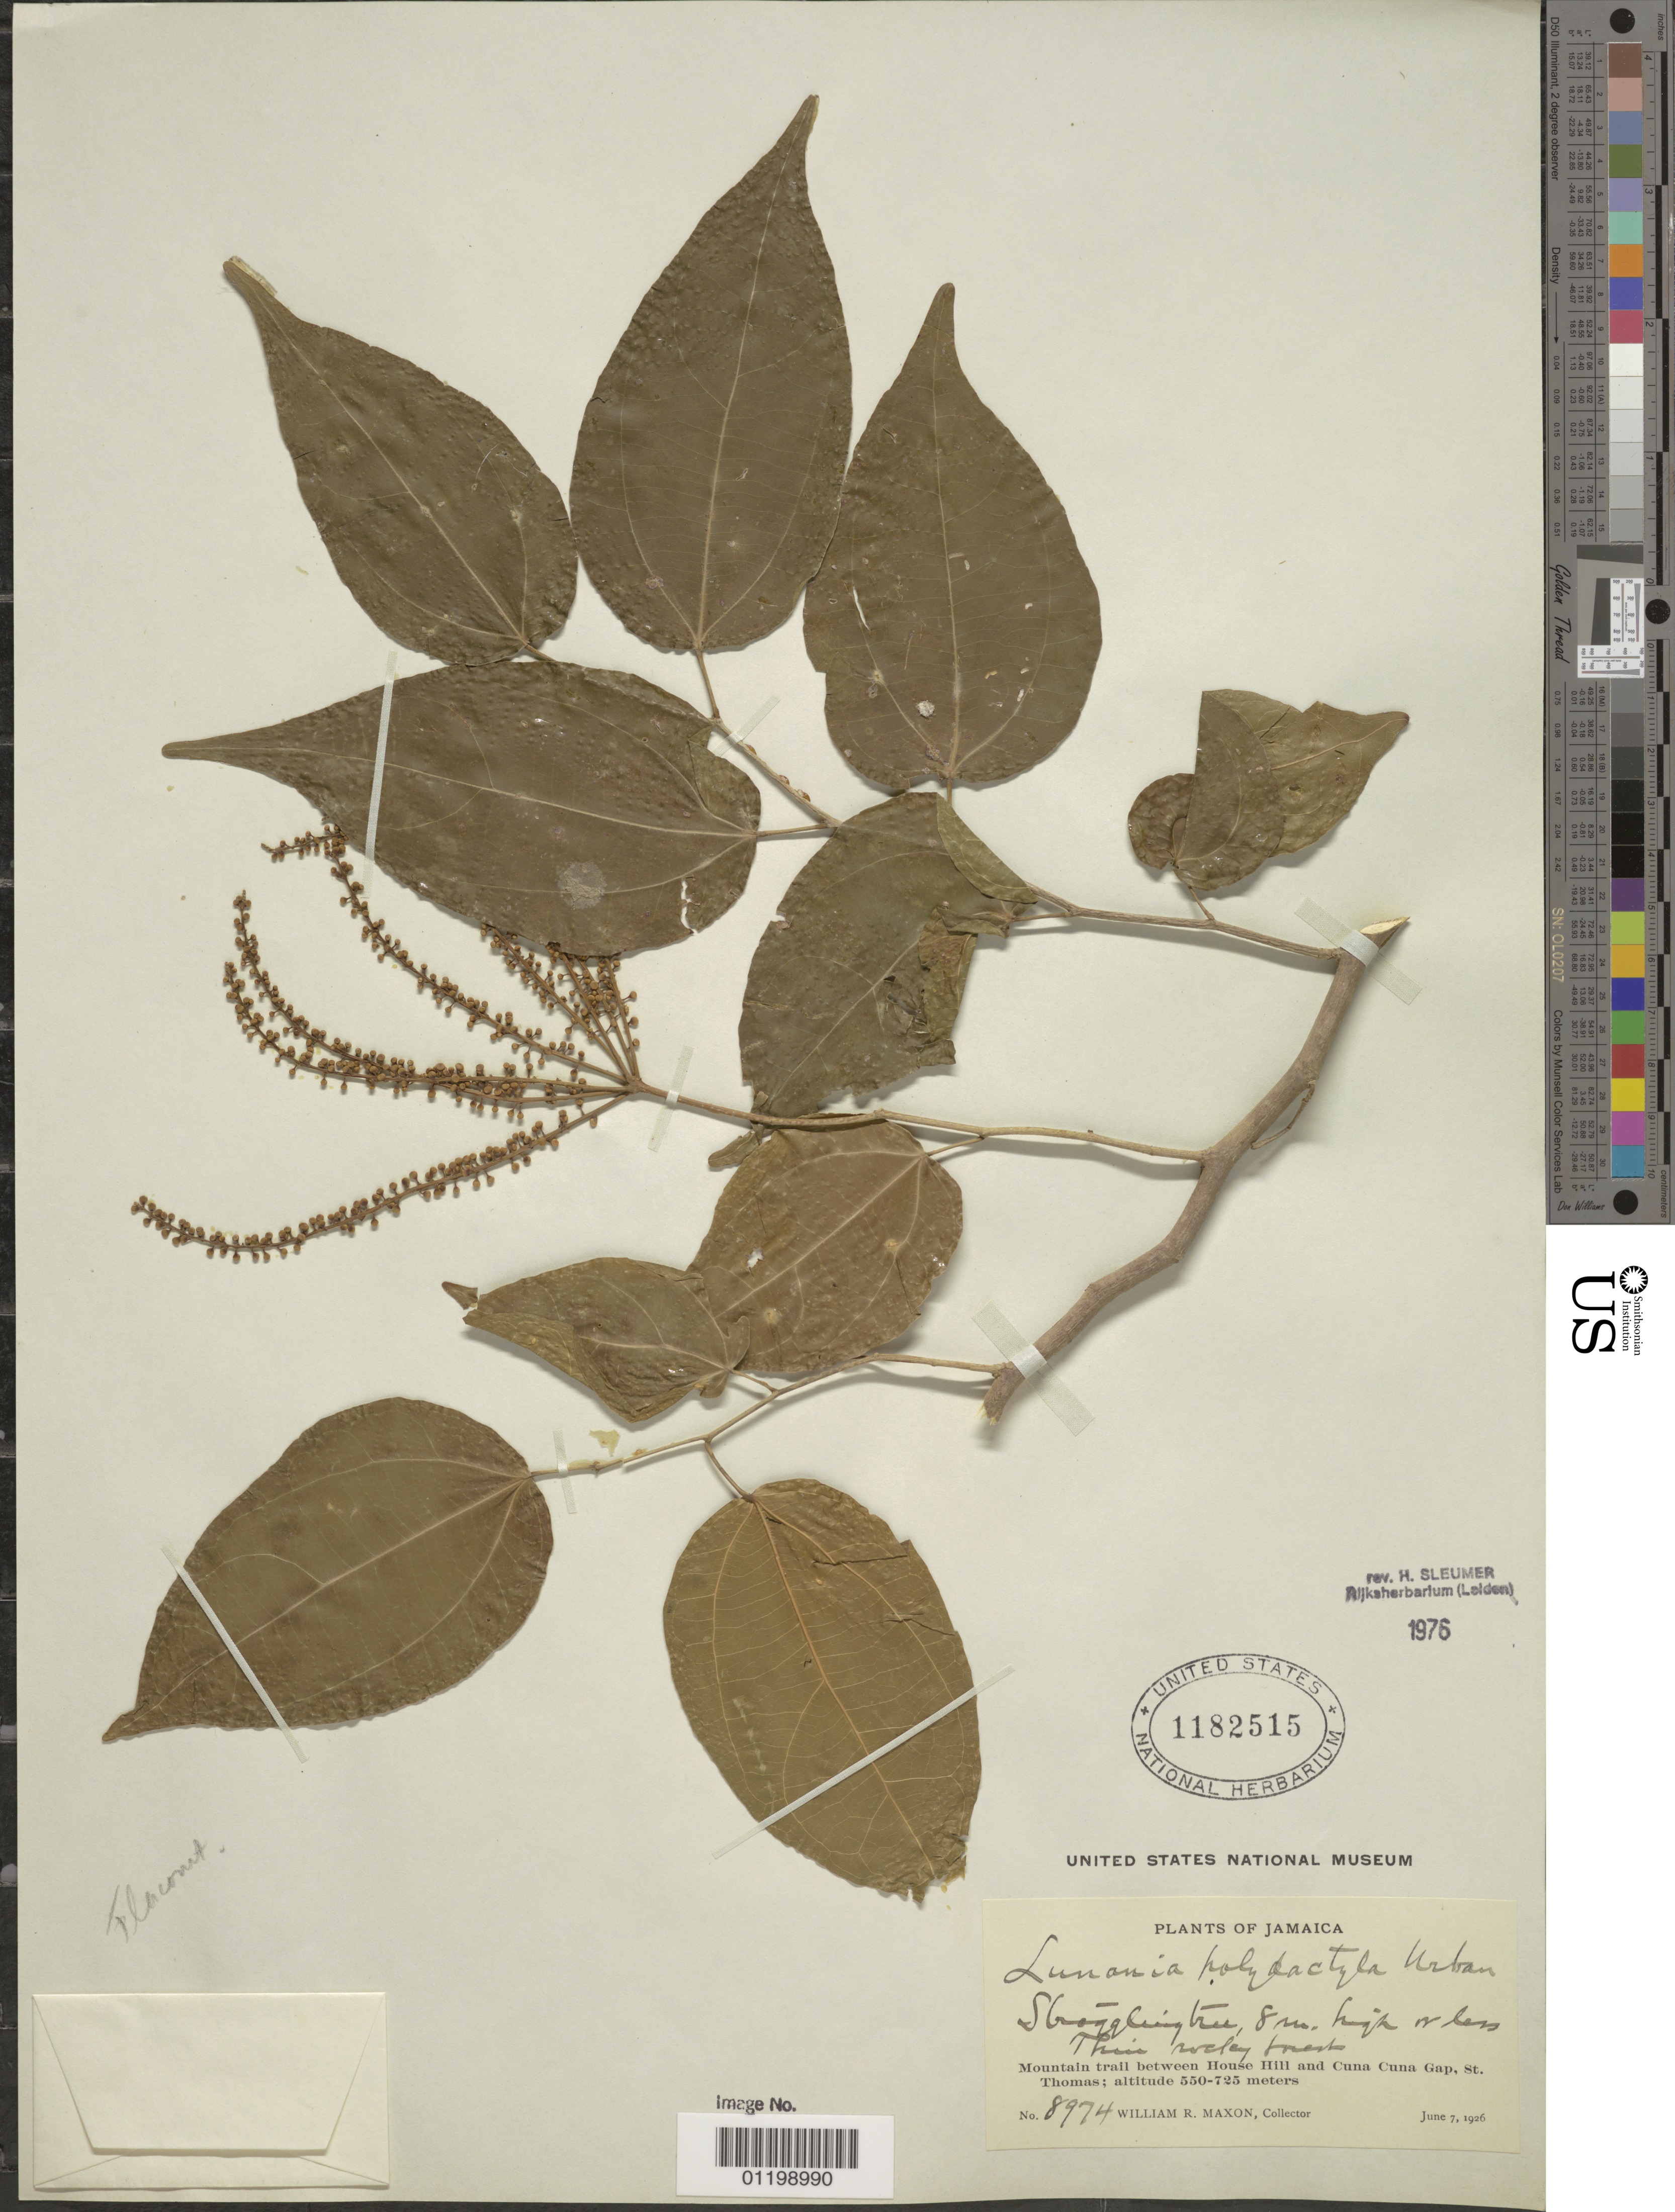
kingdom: Plantae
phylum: Tracheophyta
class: Magnoliopsida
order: Malpighiales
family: Salicaceae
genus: Lunania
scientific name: Lunania polydactyla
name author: Urb.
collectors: W. R. Maxon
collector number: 8974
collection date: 1926-06-07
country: Jamaica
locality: Mt trail between House Hill and Cuna Cuna Gap, St Thomas.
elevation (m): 550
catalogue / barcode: US 1182515